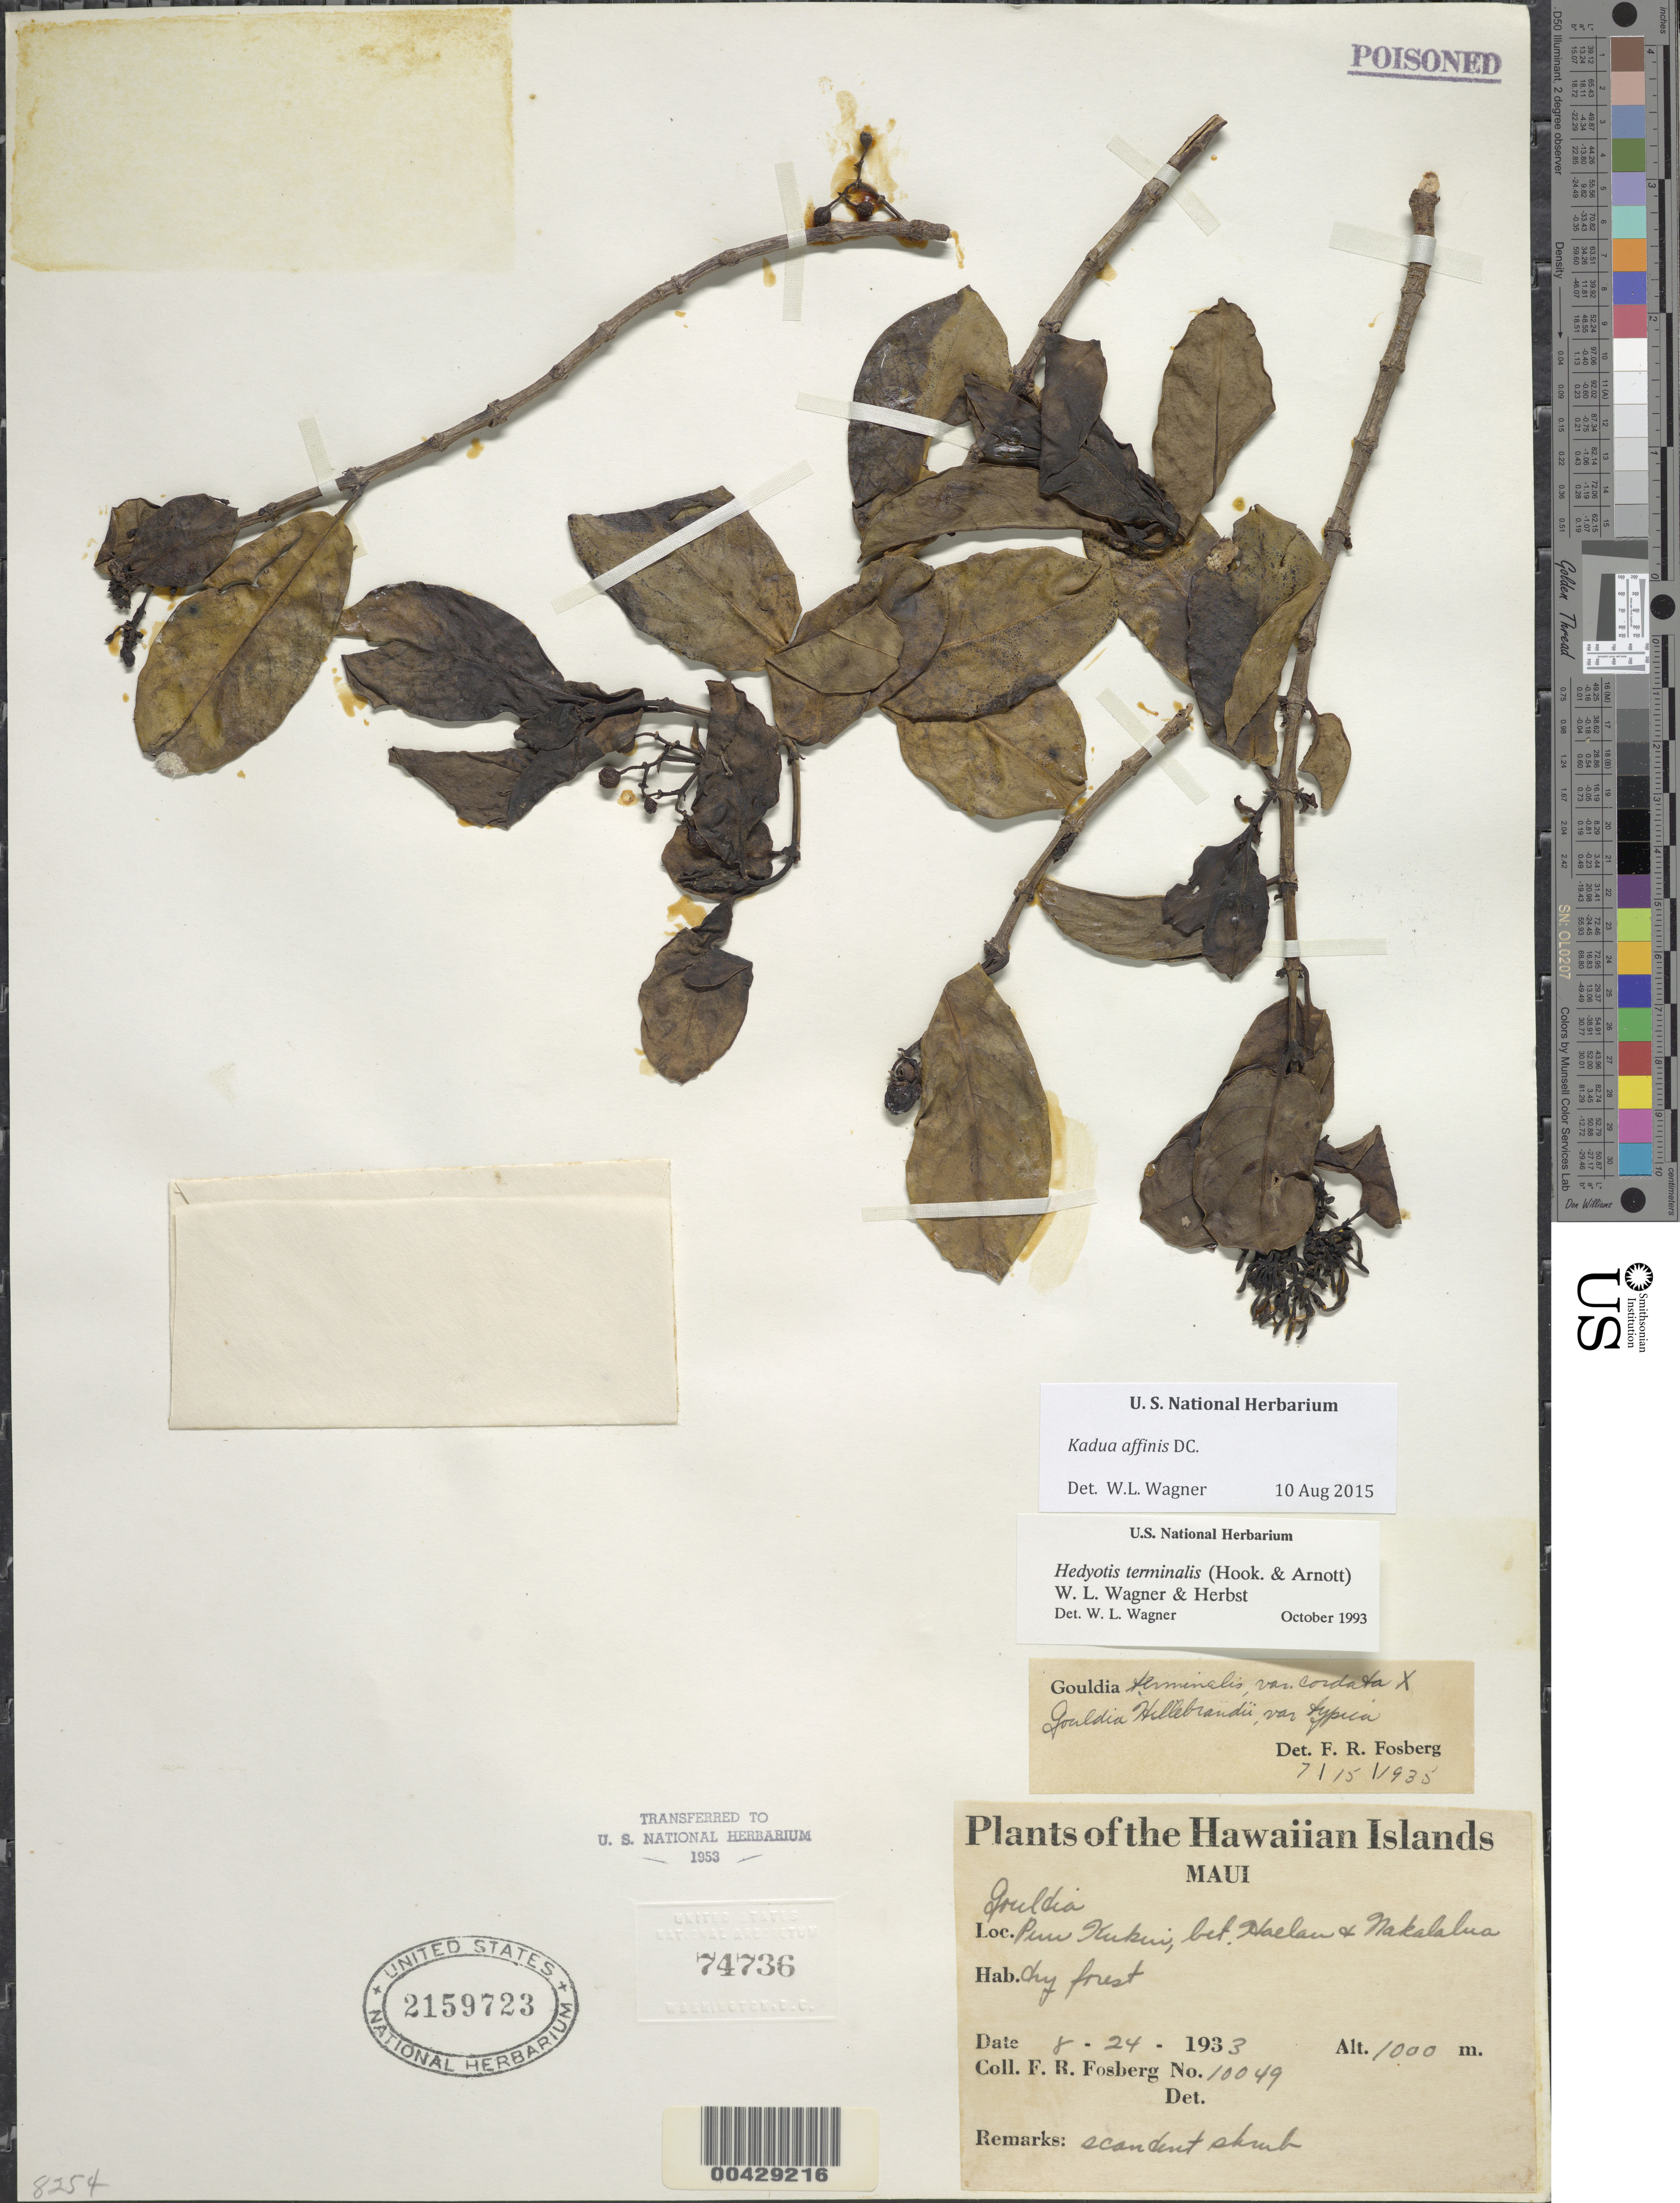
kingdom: Plantae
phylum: Tracheophyta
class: Magnoliopsida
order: Gentianales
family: Rubiaceae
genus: Kadua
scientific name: Kadua affinis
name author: DC.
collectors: F. R. Fosberg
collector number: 10049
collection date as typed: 24 Aug 1933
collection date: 1933-08-24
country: United States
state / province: Hawaii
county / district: Maui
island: Maui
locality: Puu Kukui, Between Haelau and Nakalalua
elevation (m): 1000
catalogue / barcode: US 2159723